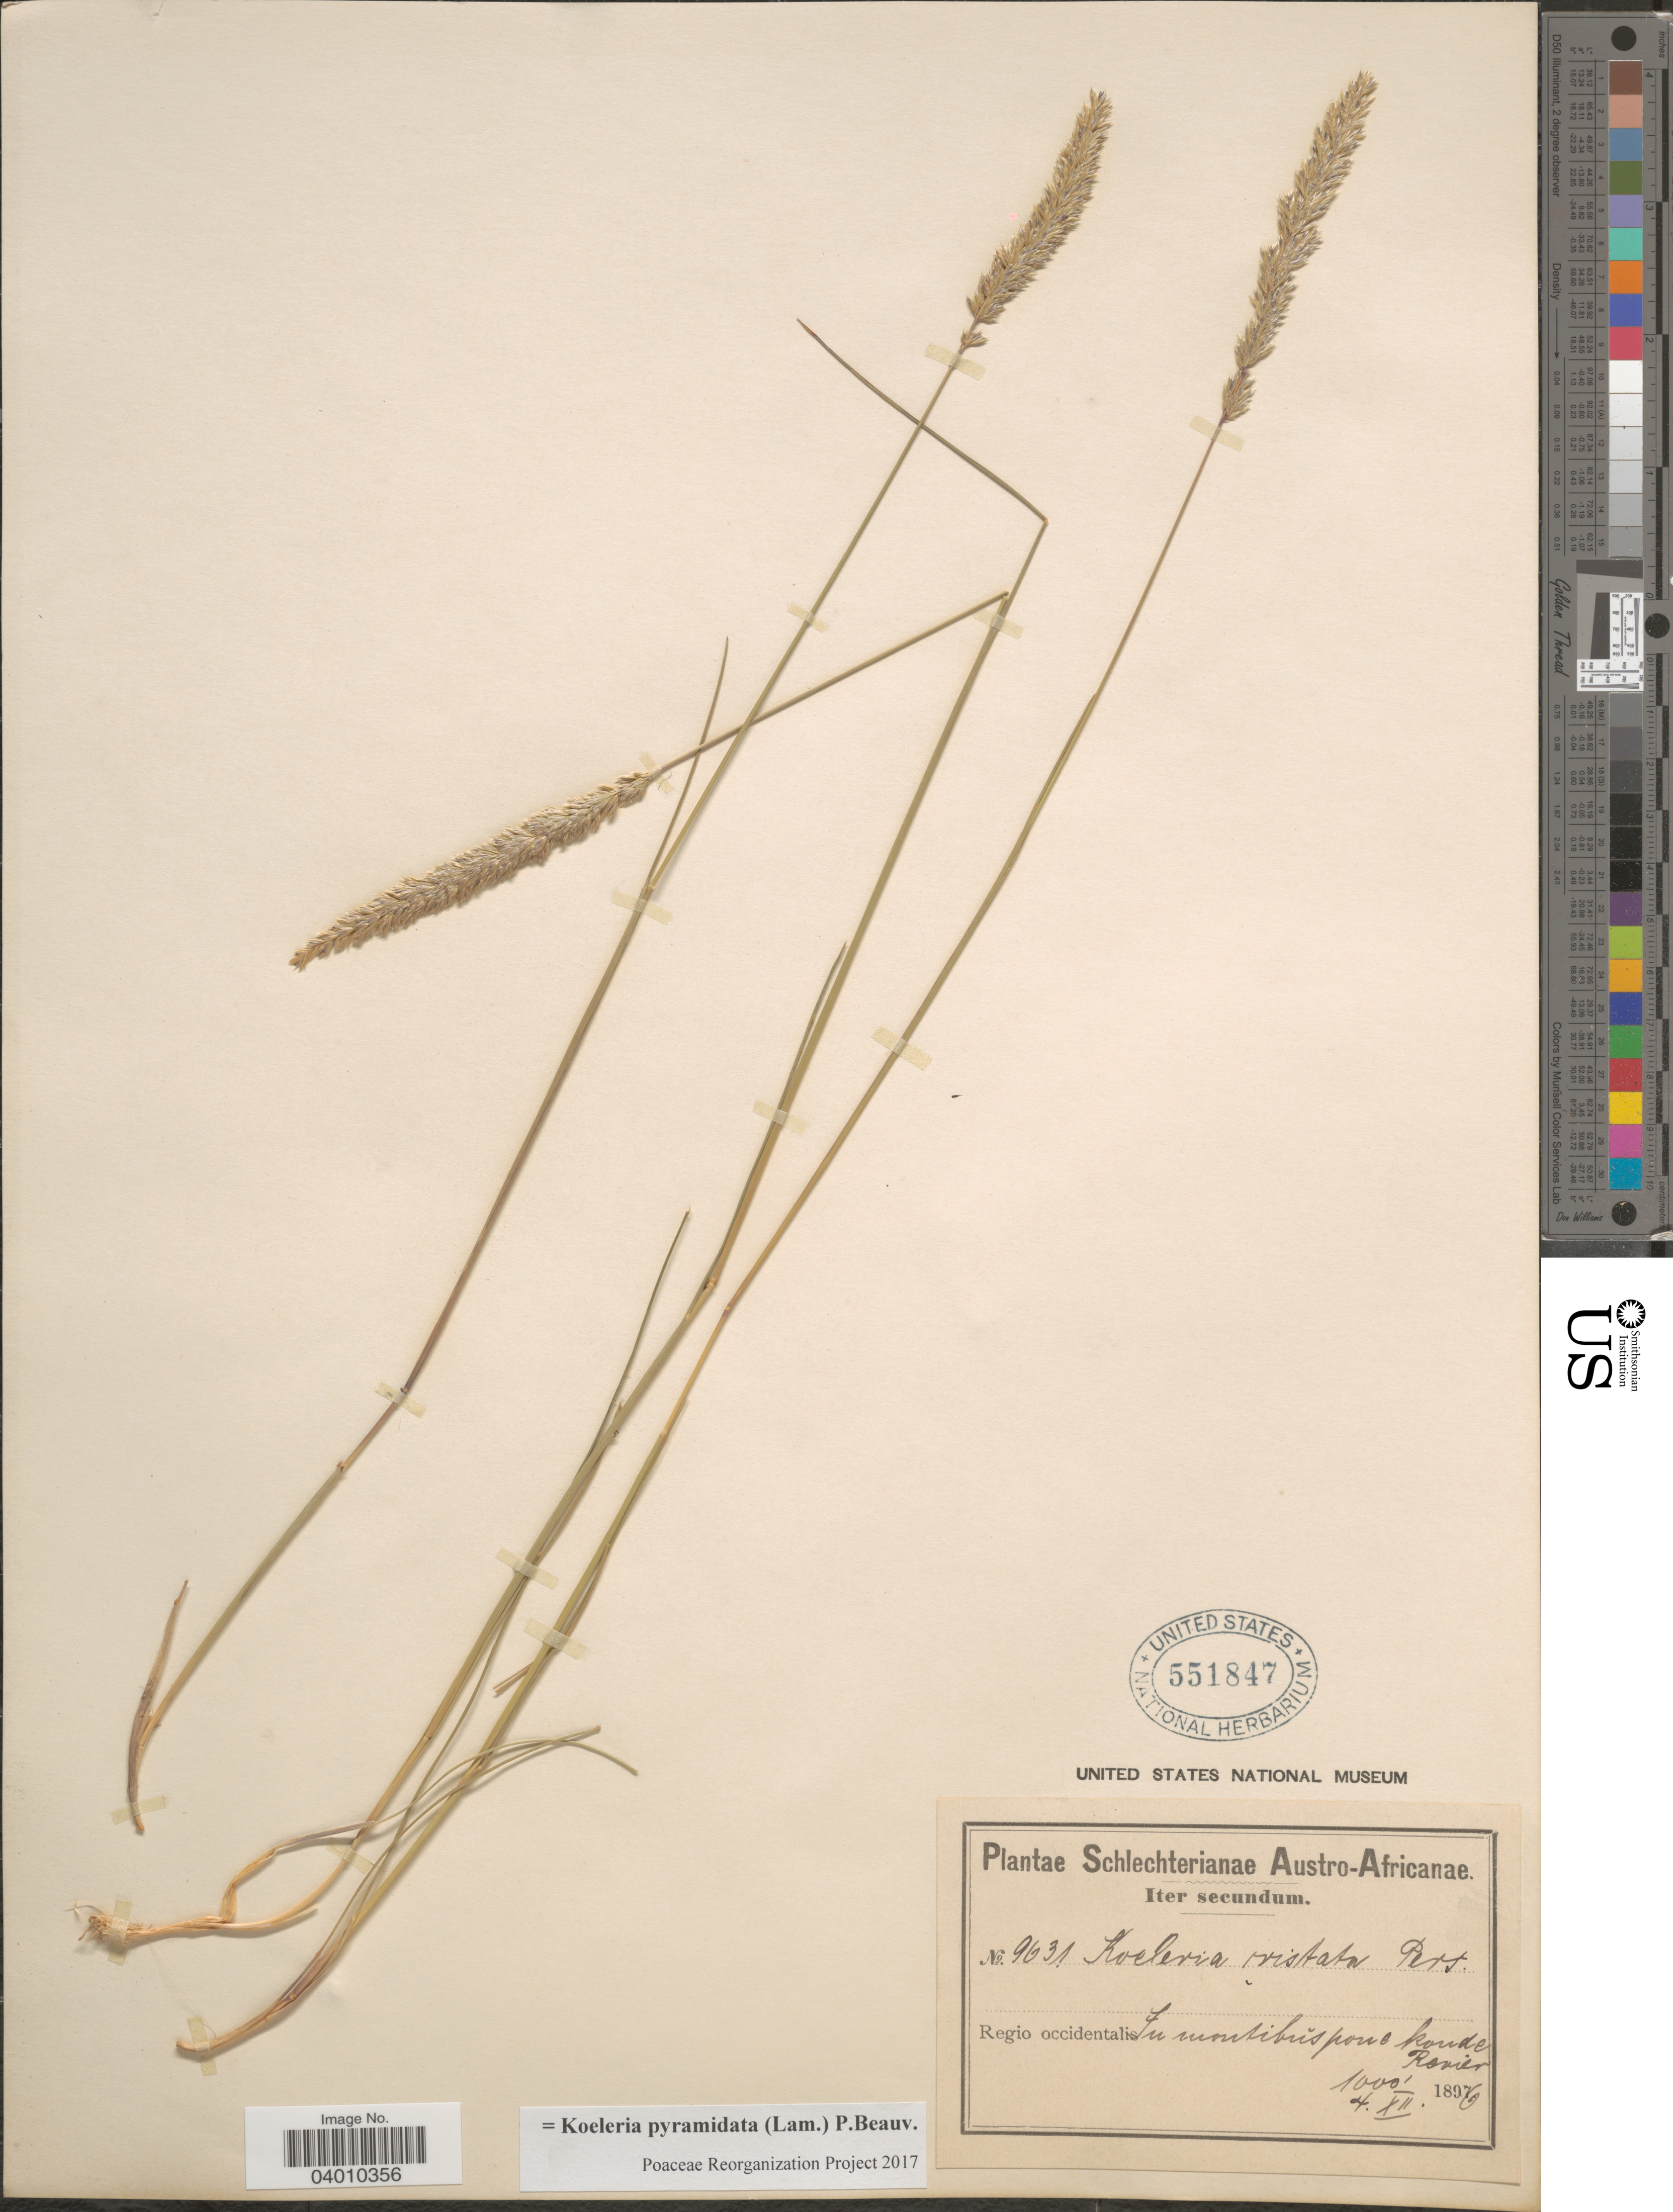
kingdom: Plantae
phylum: Tracheophyta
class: Liliopsida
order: Poales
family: Poaceae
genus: Koeleria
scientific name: Koeleria pyramidata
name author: (Lam.) P. Beauv.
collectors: Schlechter, --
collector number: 9631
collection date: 1896-12-04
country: South Africa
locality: Austro-Africanae. Regio occidentalis. In montibus pone Koude Revier.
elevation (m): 305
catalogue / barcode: US 551847